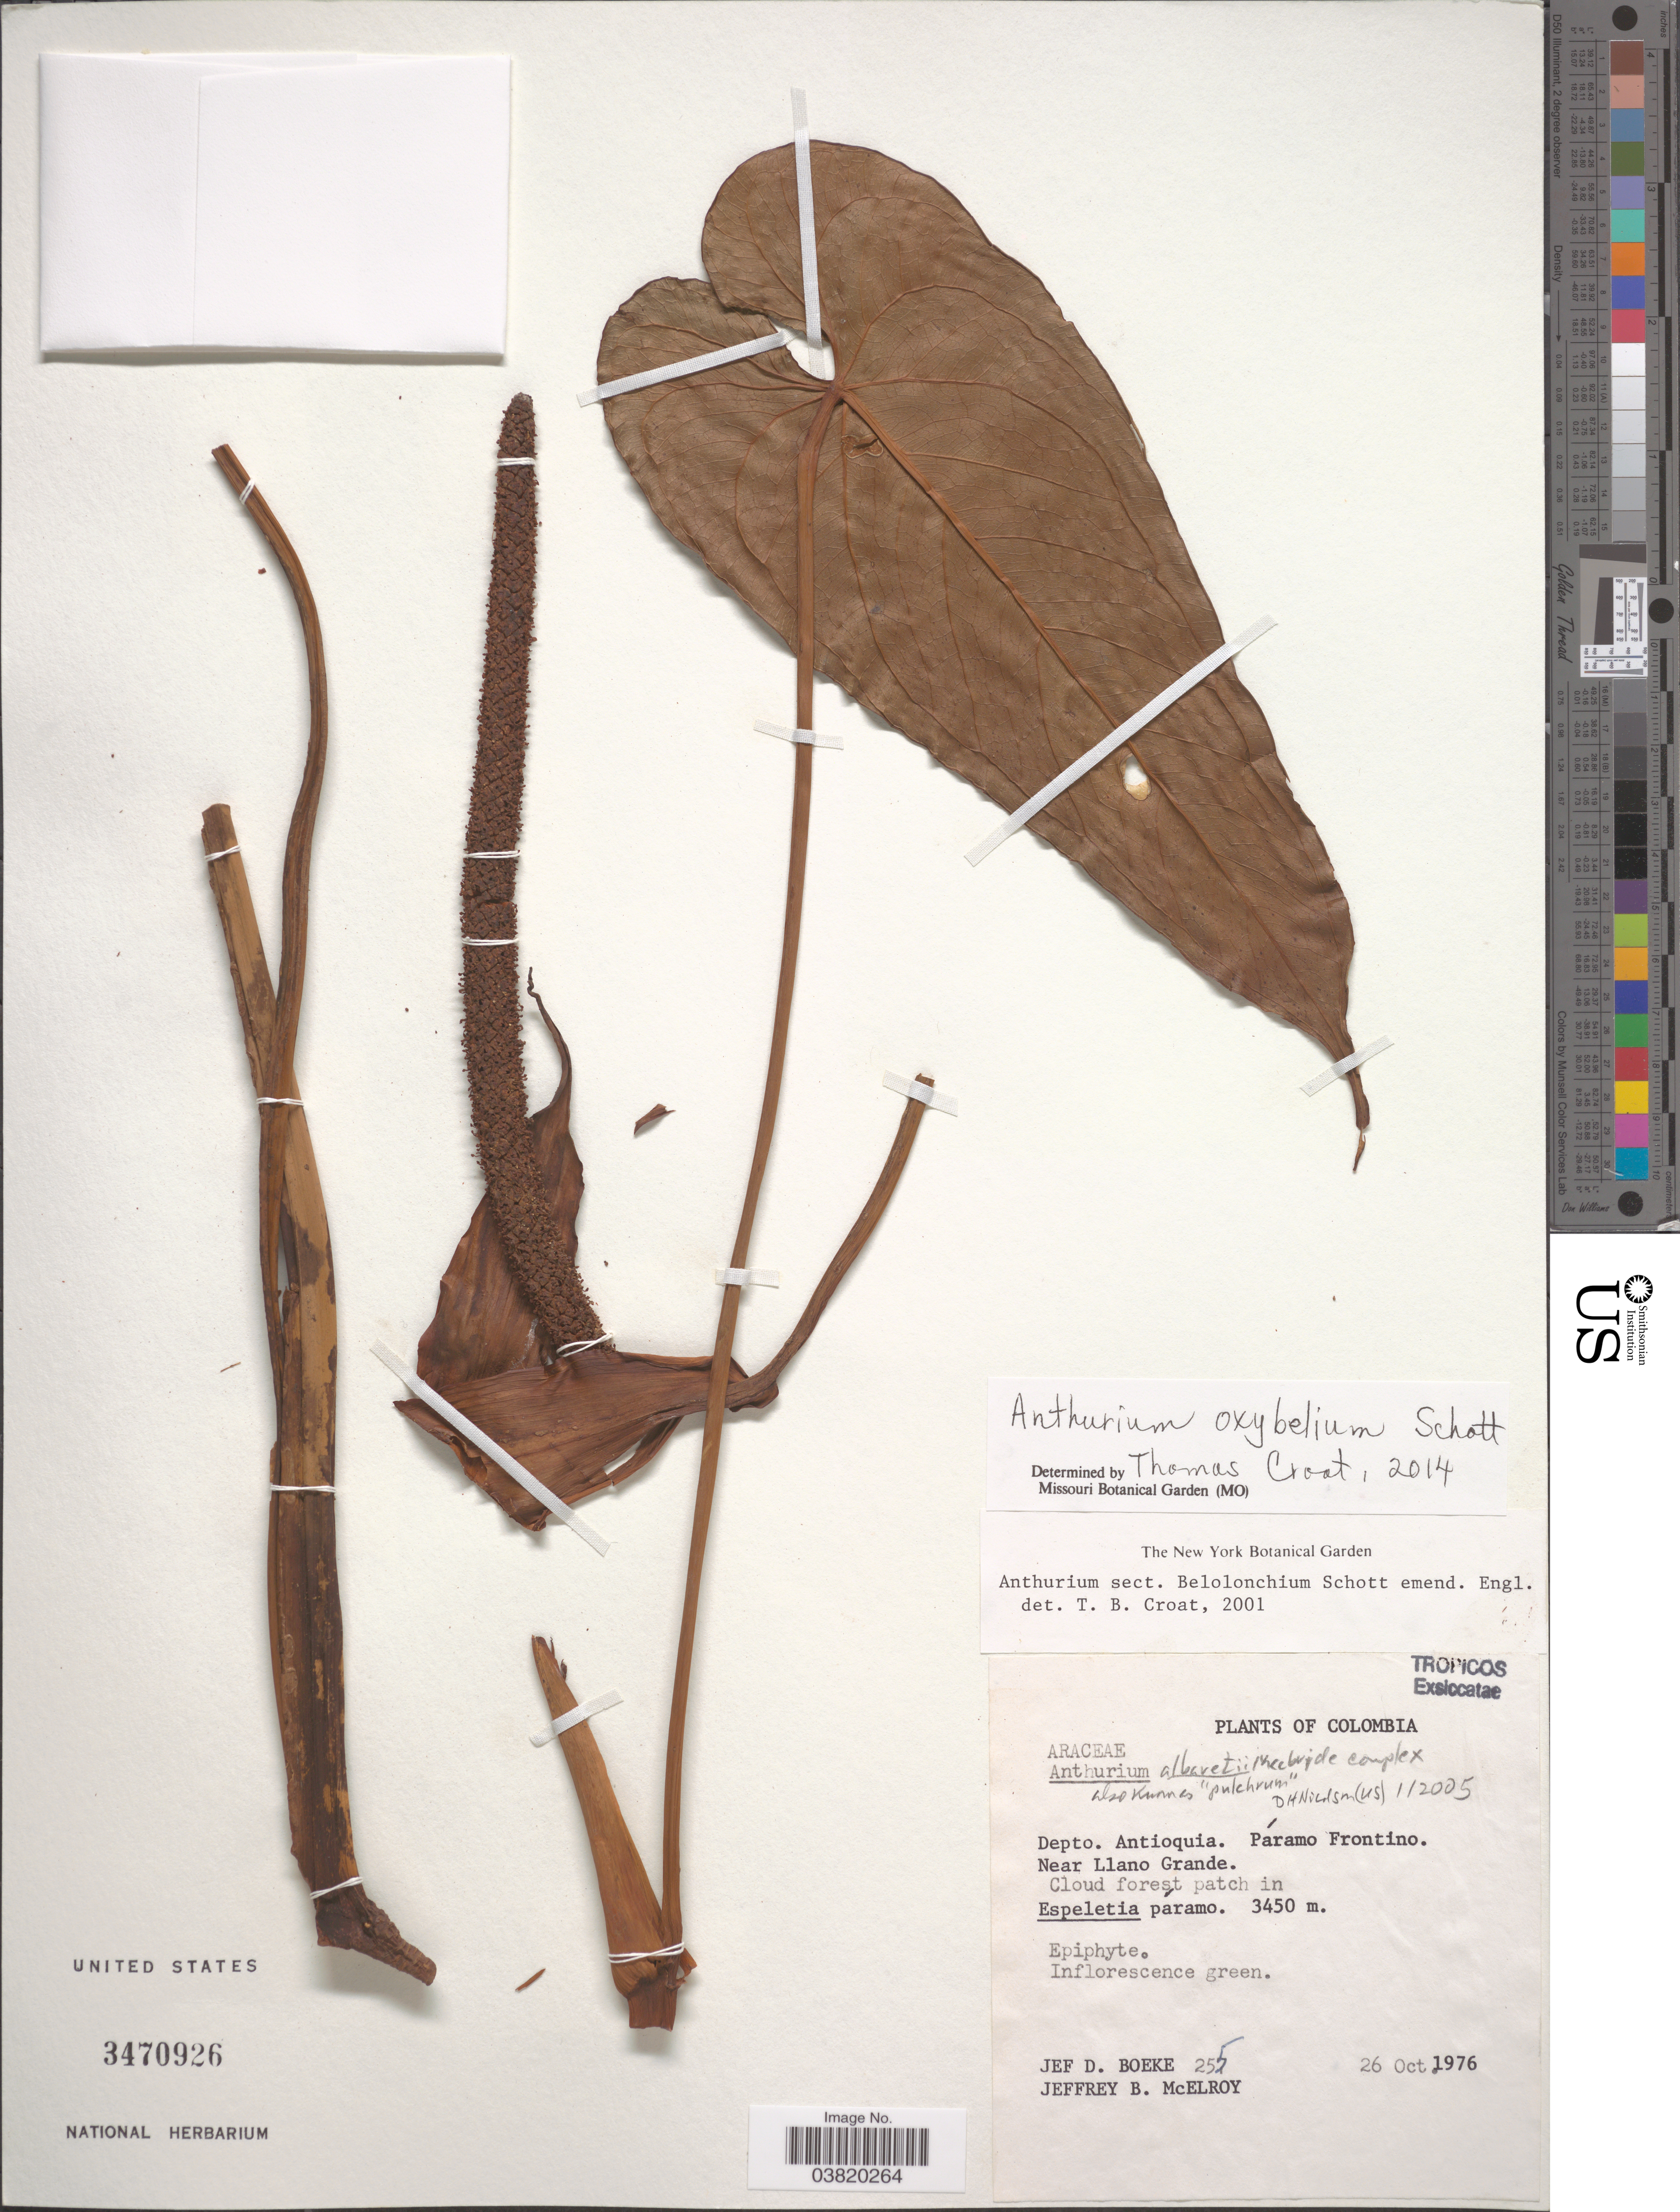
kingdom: Plantae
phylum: Tracheophyta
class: Liliopsida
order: Alismatales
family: Araceae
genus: Anthurium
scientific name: Anthurium oxybelium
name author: Schott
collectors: J. Boeke & J. B. McElroy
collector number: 255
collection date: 1976-10-26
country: Colombia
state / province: Antioquia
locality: Dept. Antioquia. Páramo Frontino. Near Llano Grande.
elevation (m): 3450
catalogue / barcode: US 3470926